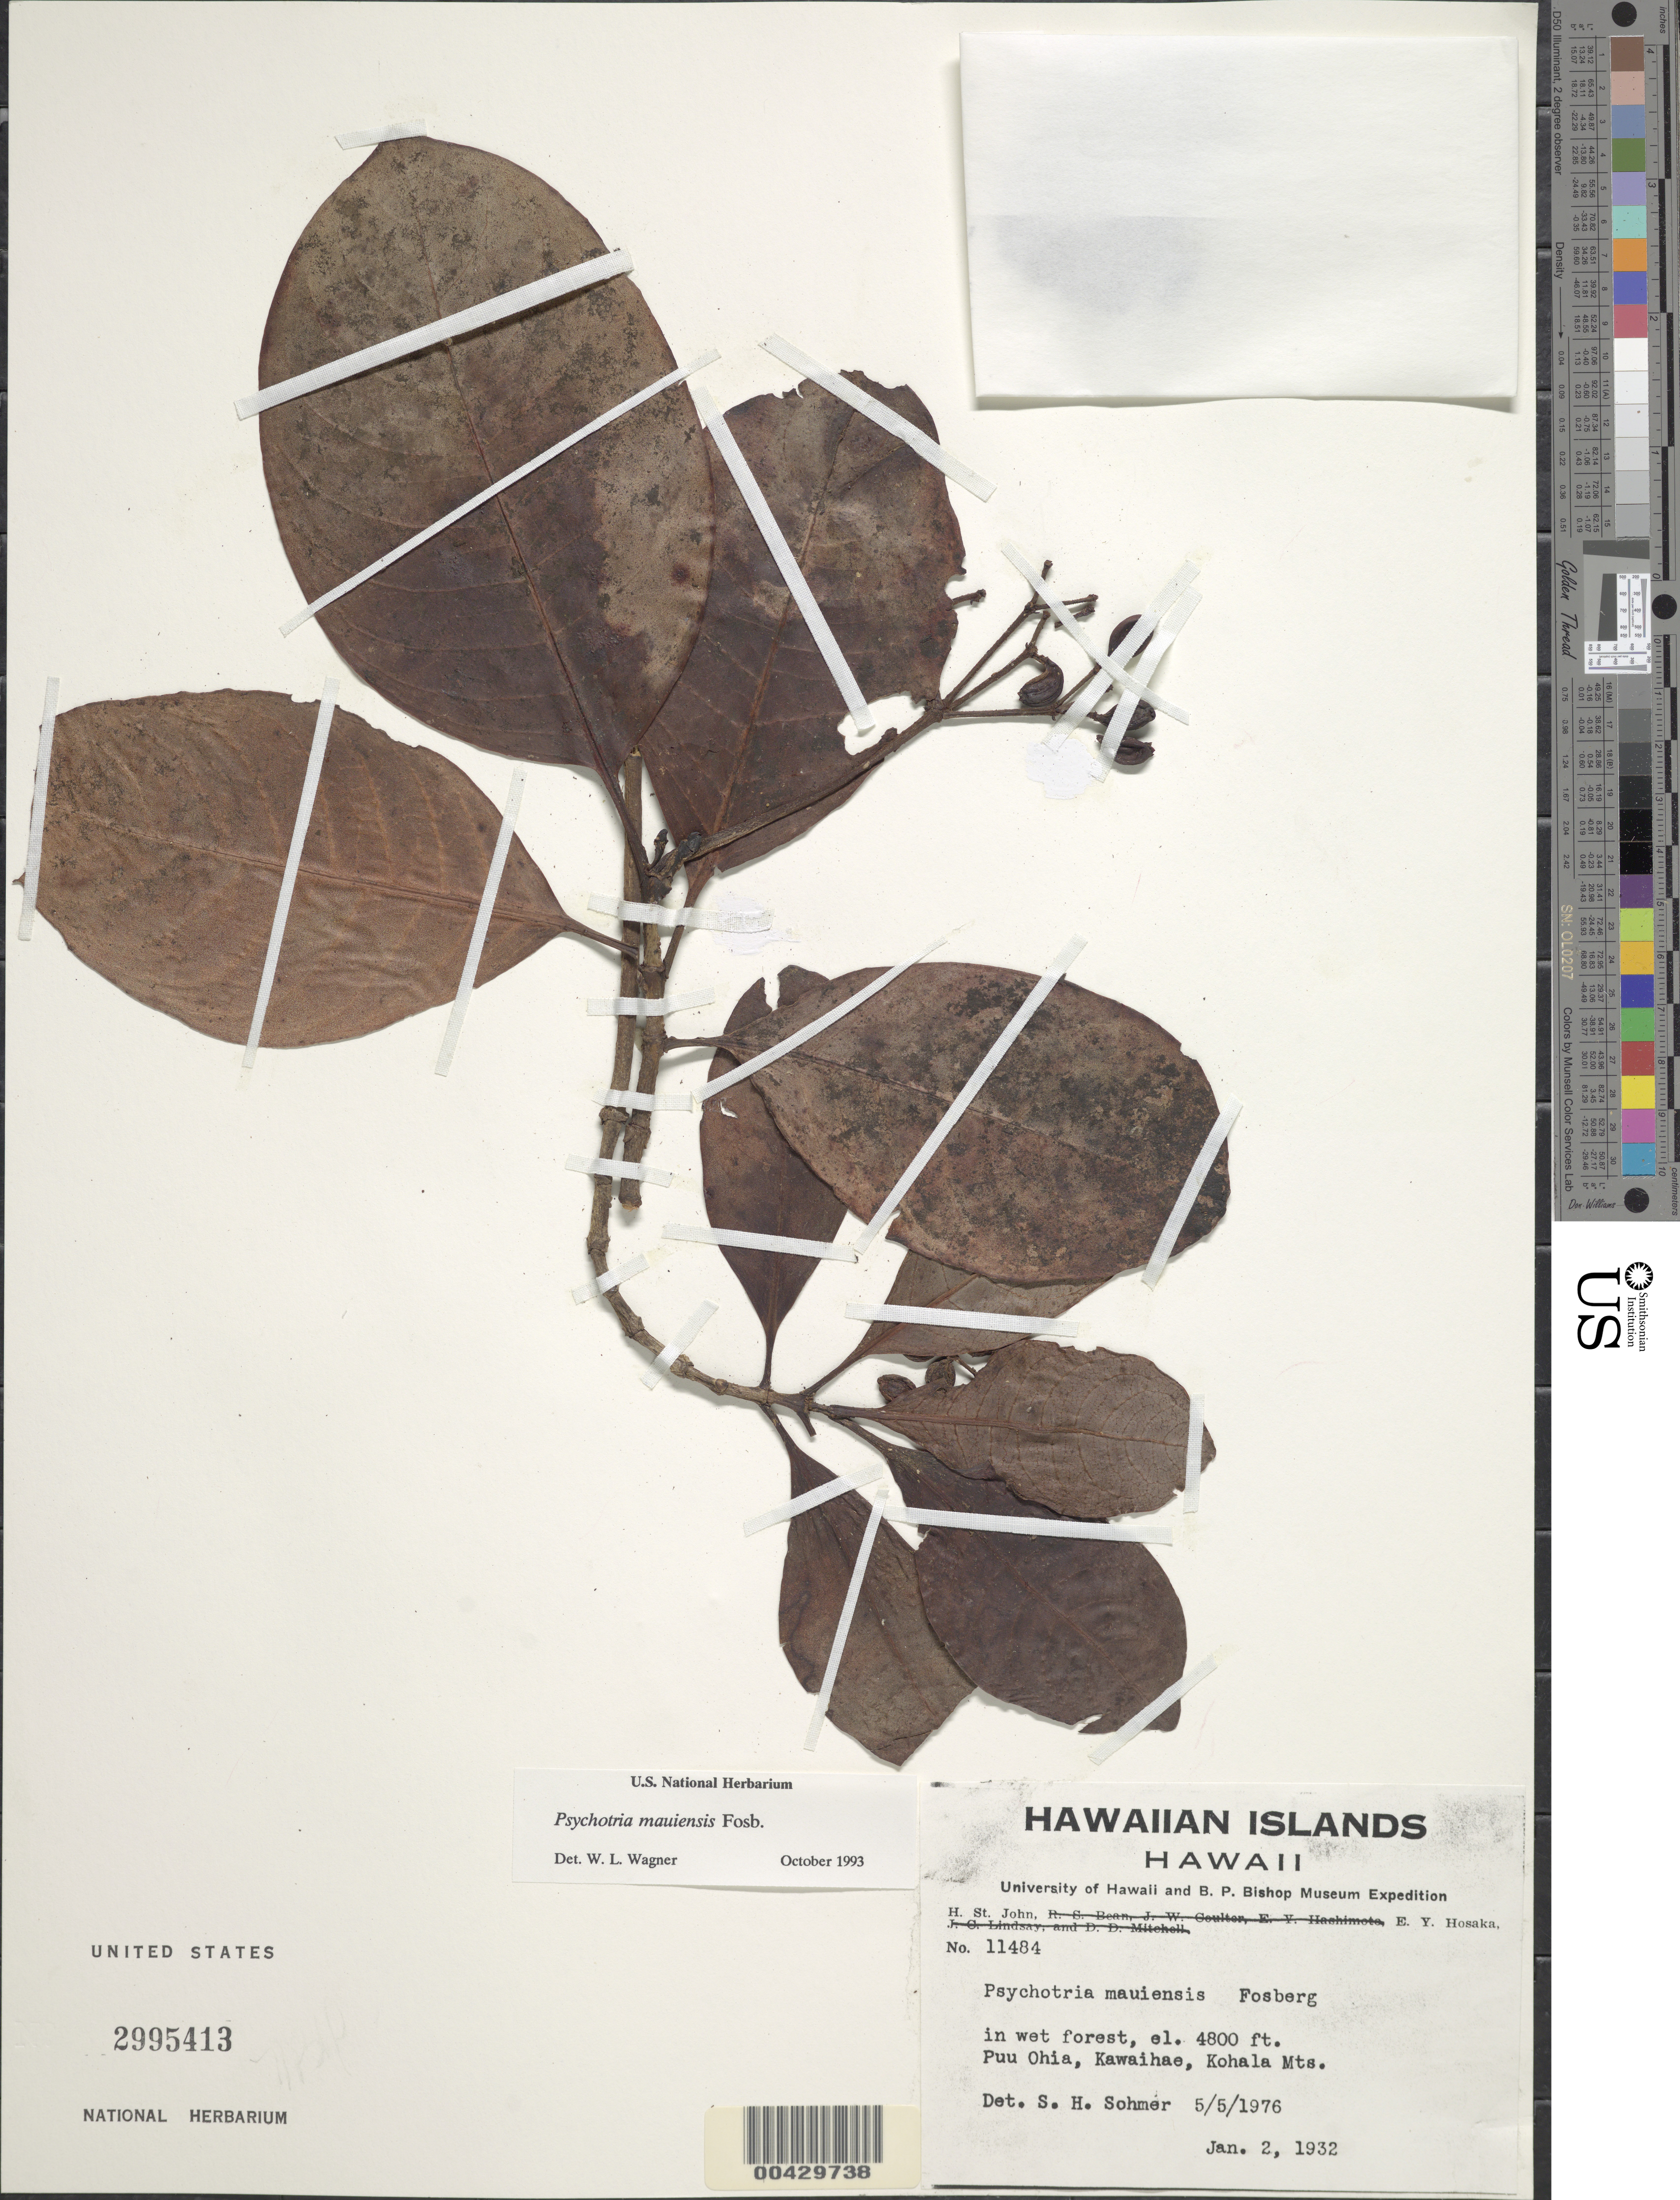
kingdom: Plantae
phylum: Tracheophyta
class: Magnoliopsida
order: Gentianales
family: Rubiaceae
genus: Psychotria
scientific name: Psychotria mauiensis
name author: Fosberg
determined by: Wagner, W. L., (BOT), Smithsonian Institution - National Museum of Natural History (UNITED STATES)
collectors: H. St. John & E. Y. Hosaka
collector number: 11484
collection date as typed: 2 Jan 1932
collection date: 1932-01-02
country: United States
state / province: Hawaii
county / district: Hawaii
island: Hawaii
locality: Puu Ohia, Kawaihae, Kohala Mountains.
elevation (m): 1463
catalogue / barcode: US 2995413